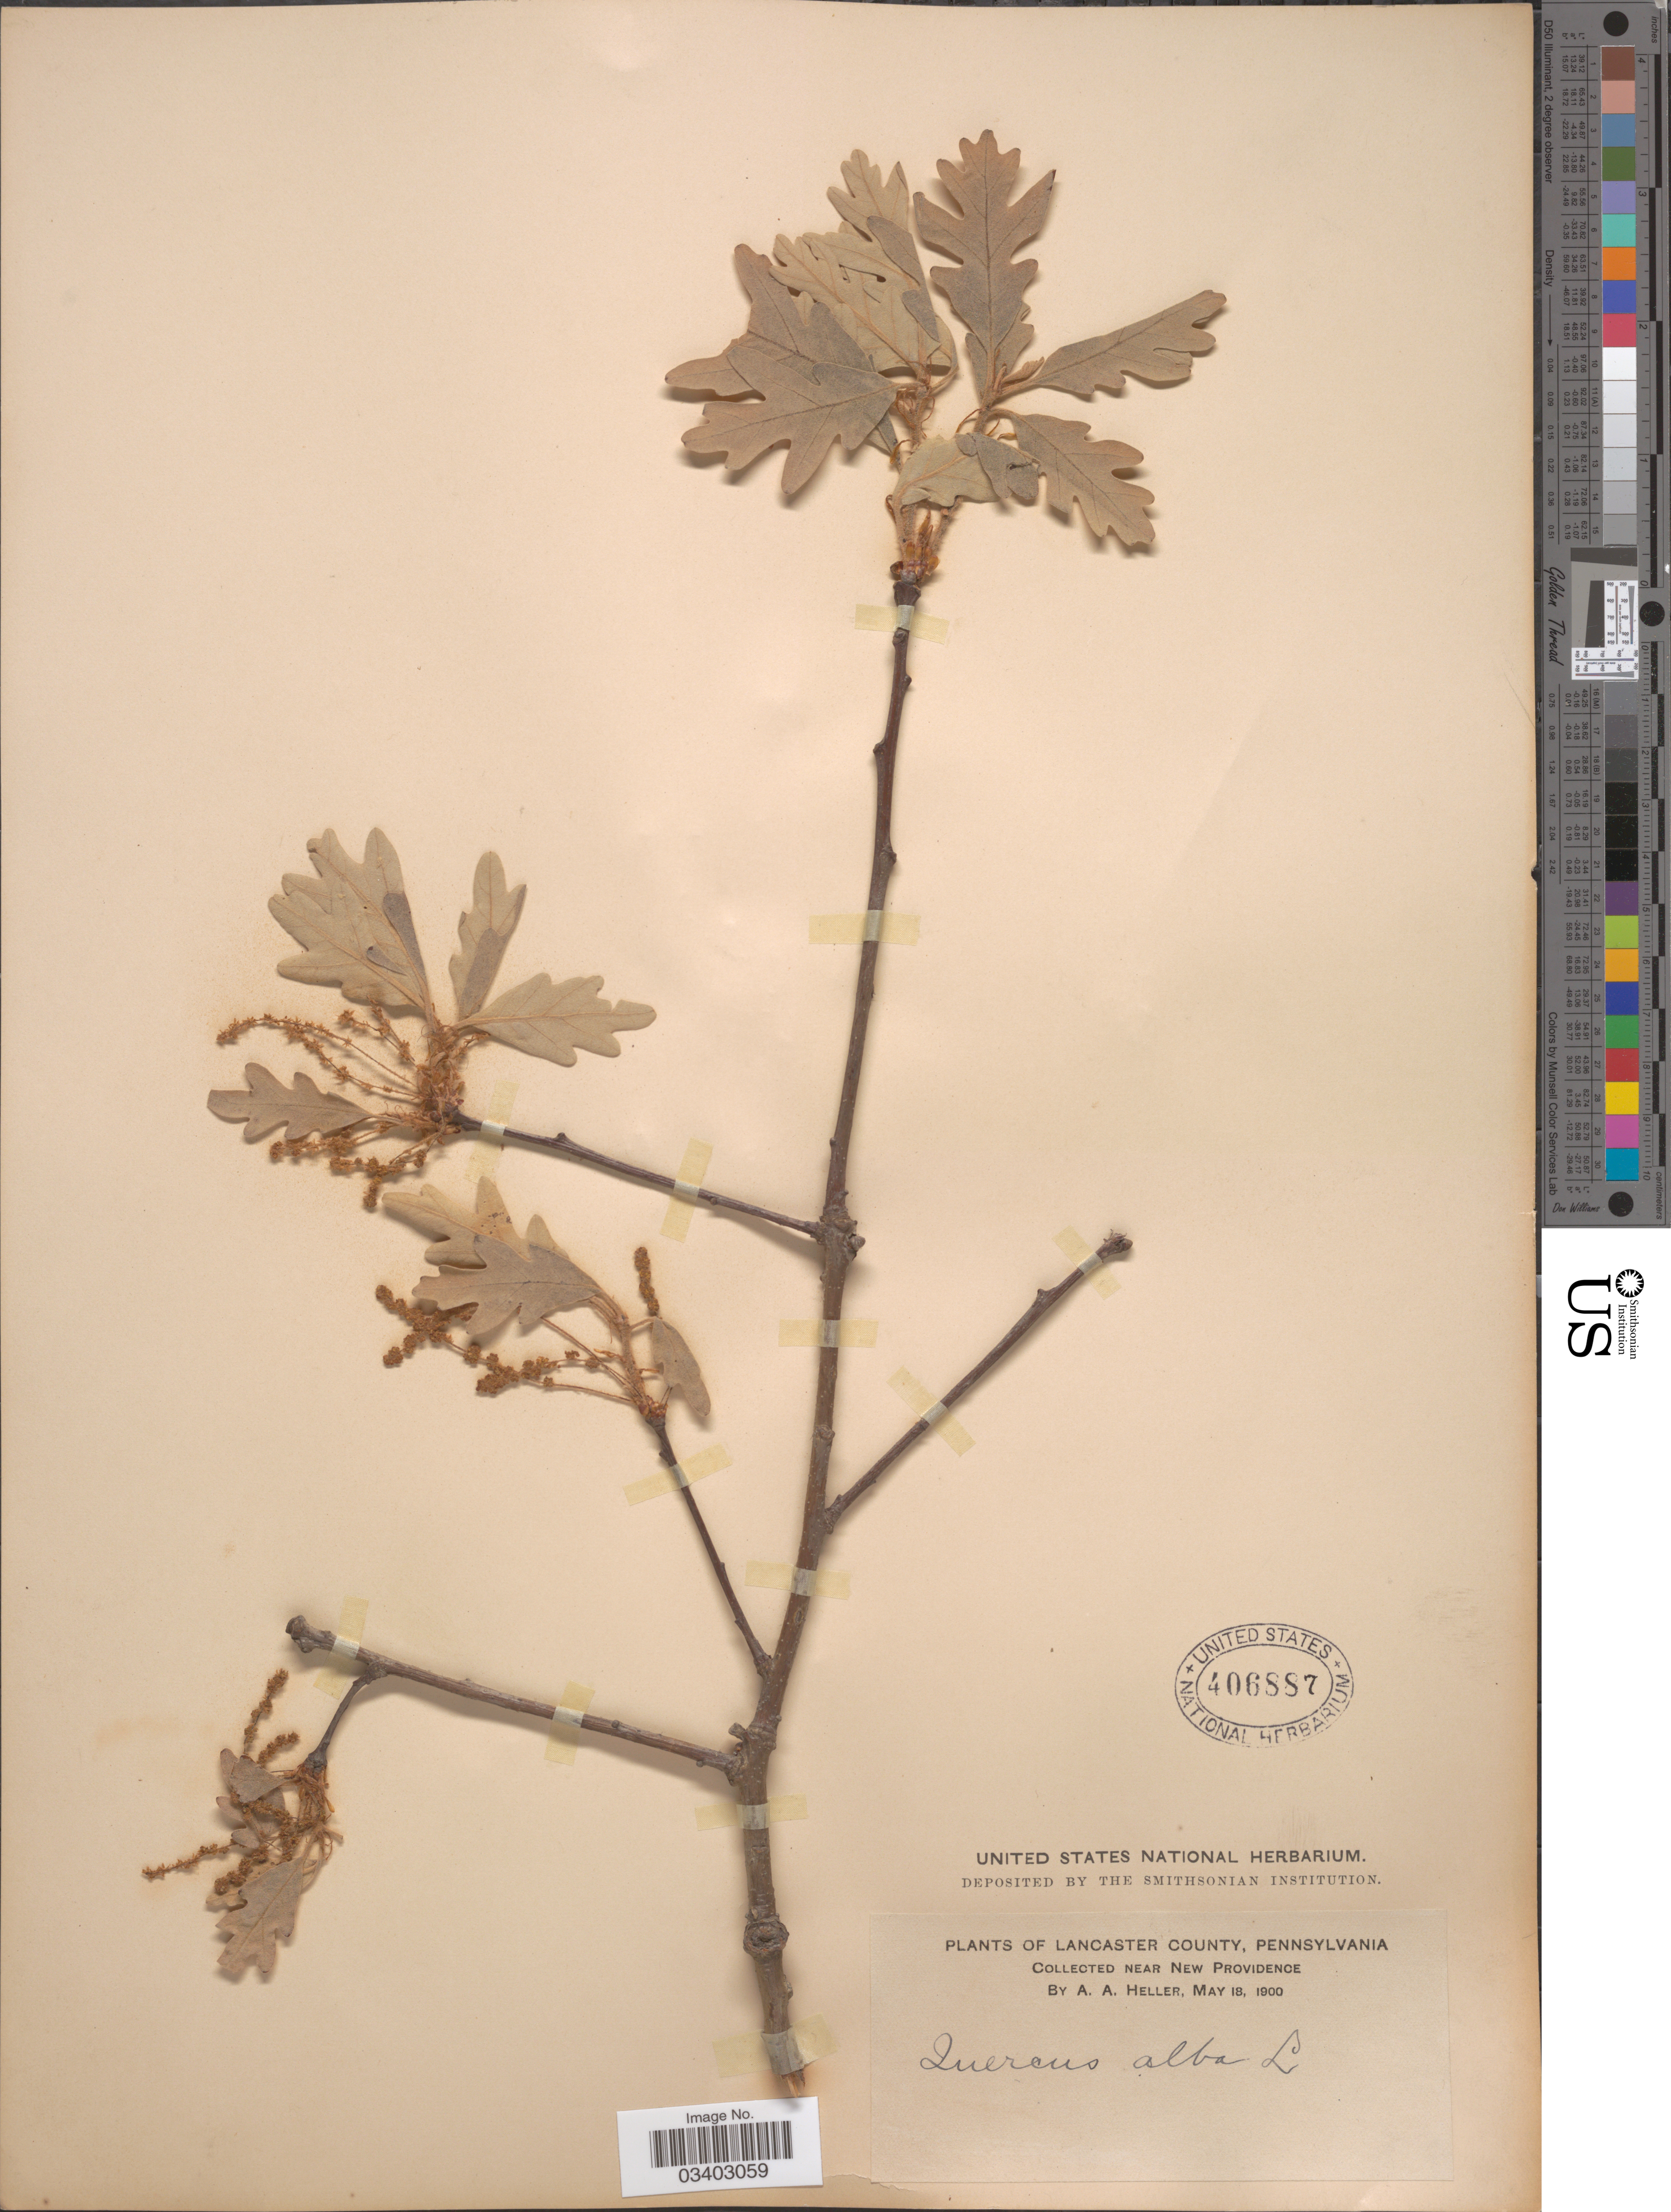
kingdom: Plantae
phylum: Tracheophyta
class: Magnoliopsida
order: Fagales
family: Fagaceae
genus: Quercus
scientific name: Quercus alba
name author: L.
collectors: A. A. Heller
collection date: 1900-05-18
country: United States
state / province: Pennsylvania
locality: Lancaster County. Near New Providence.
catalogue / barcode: US 406887